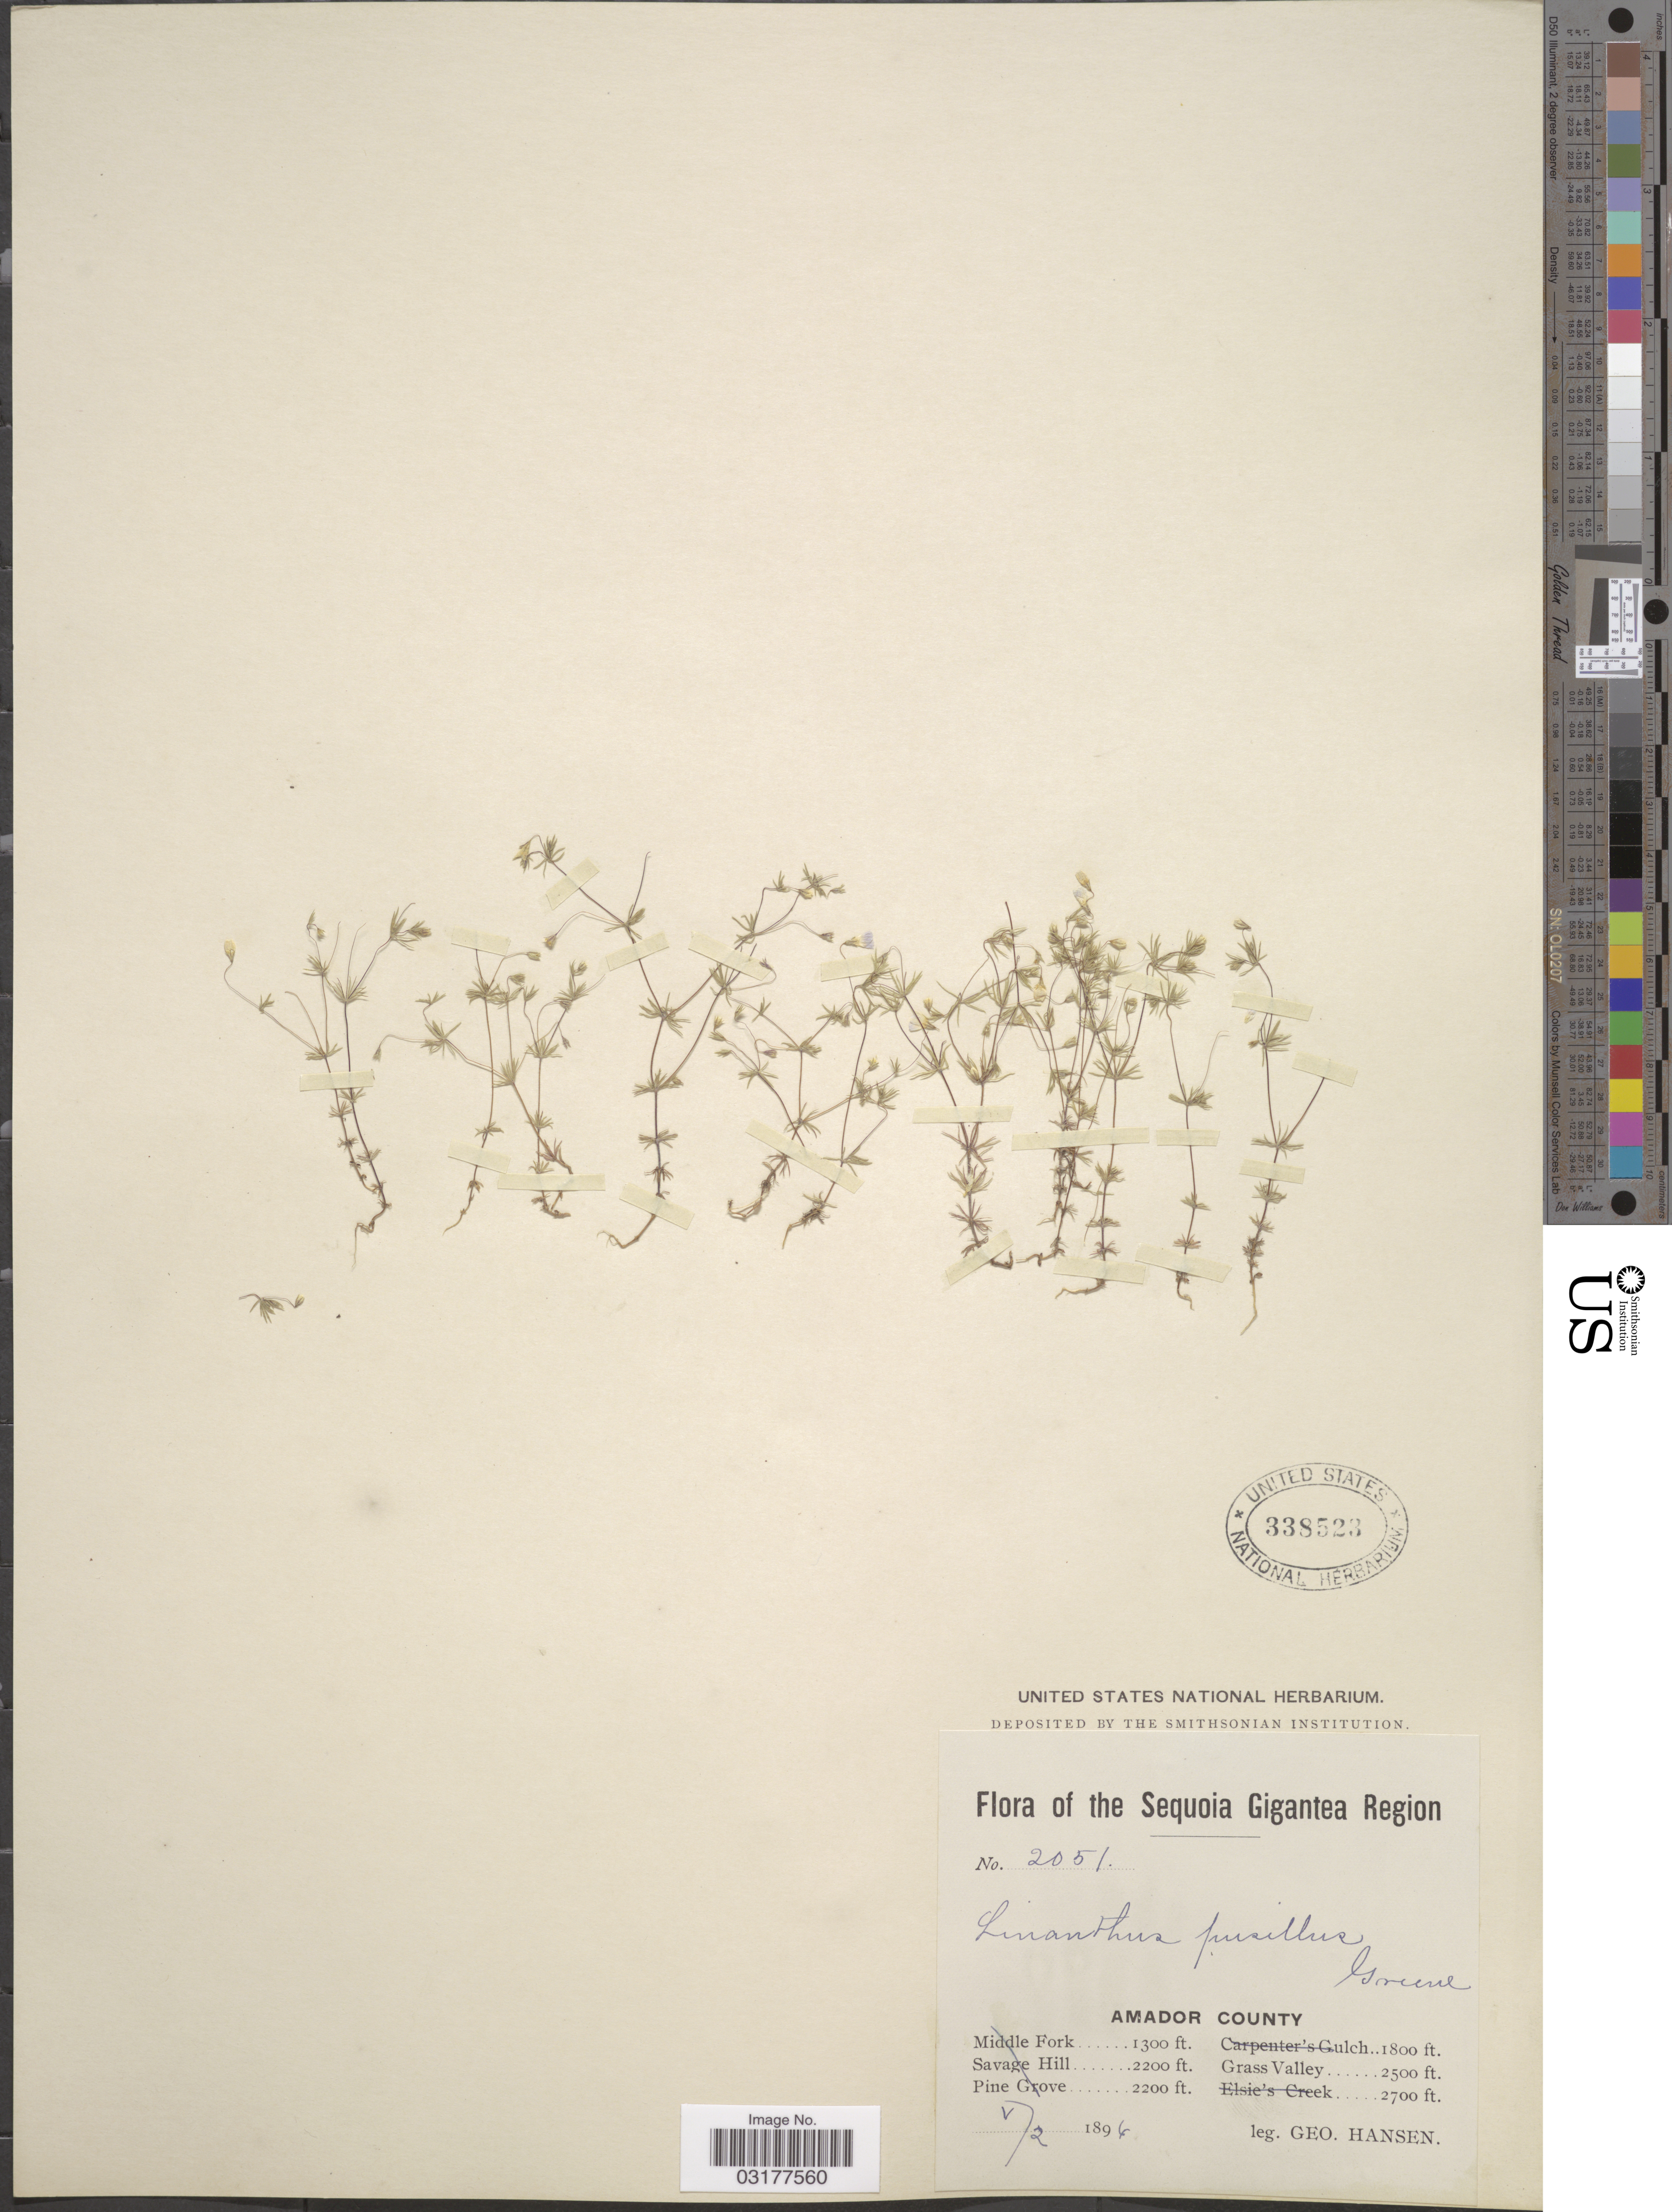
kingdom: Plantae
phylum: Tracheophyta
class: Magnoliopsida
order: Ericales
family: Polemoniaceae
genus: Leptosiphon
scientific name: Leptosiphon filipes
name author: (Benth.) J.M. Porter & L.A. Johnson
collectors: G. Hansen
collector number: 2051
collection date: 1896-05-02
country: United States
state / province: California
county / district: Amador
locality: Sequoia Gigantea Region. Amador County. Grass Valley.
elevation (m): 762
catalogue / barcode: US 338523